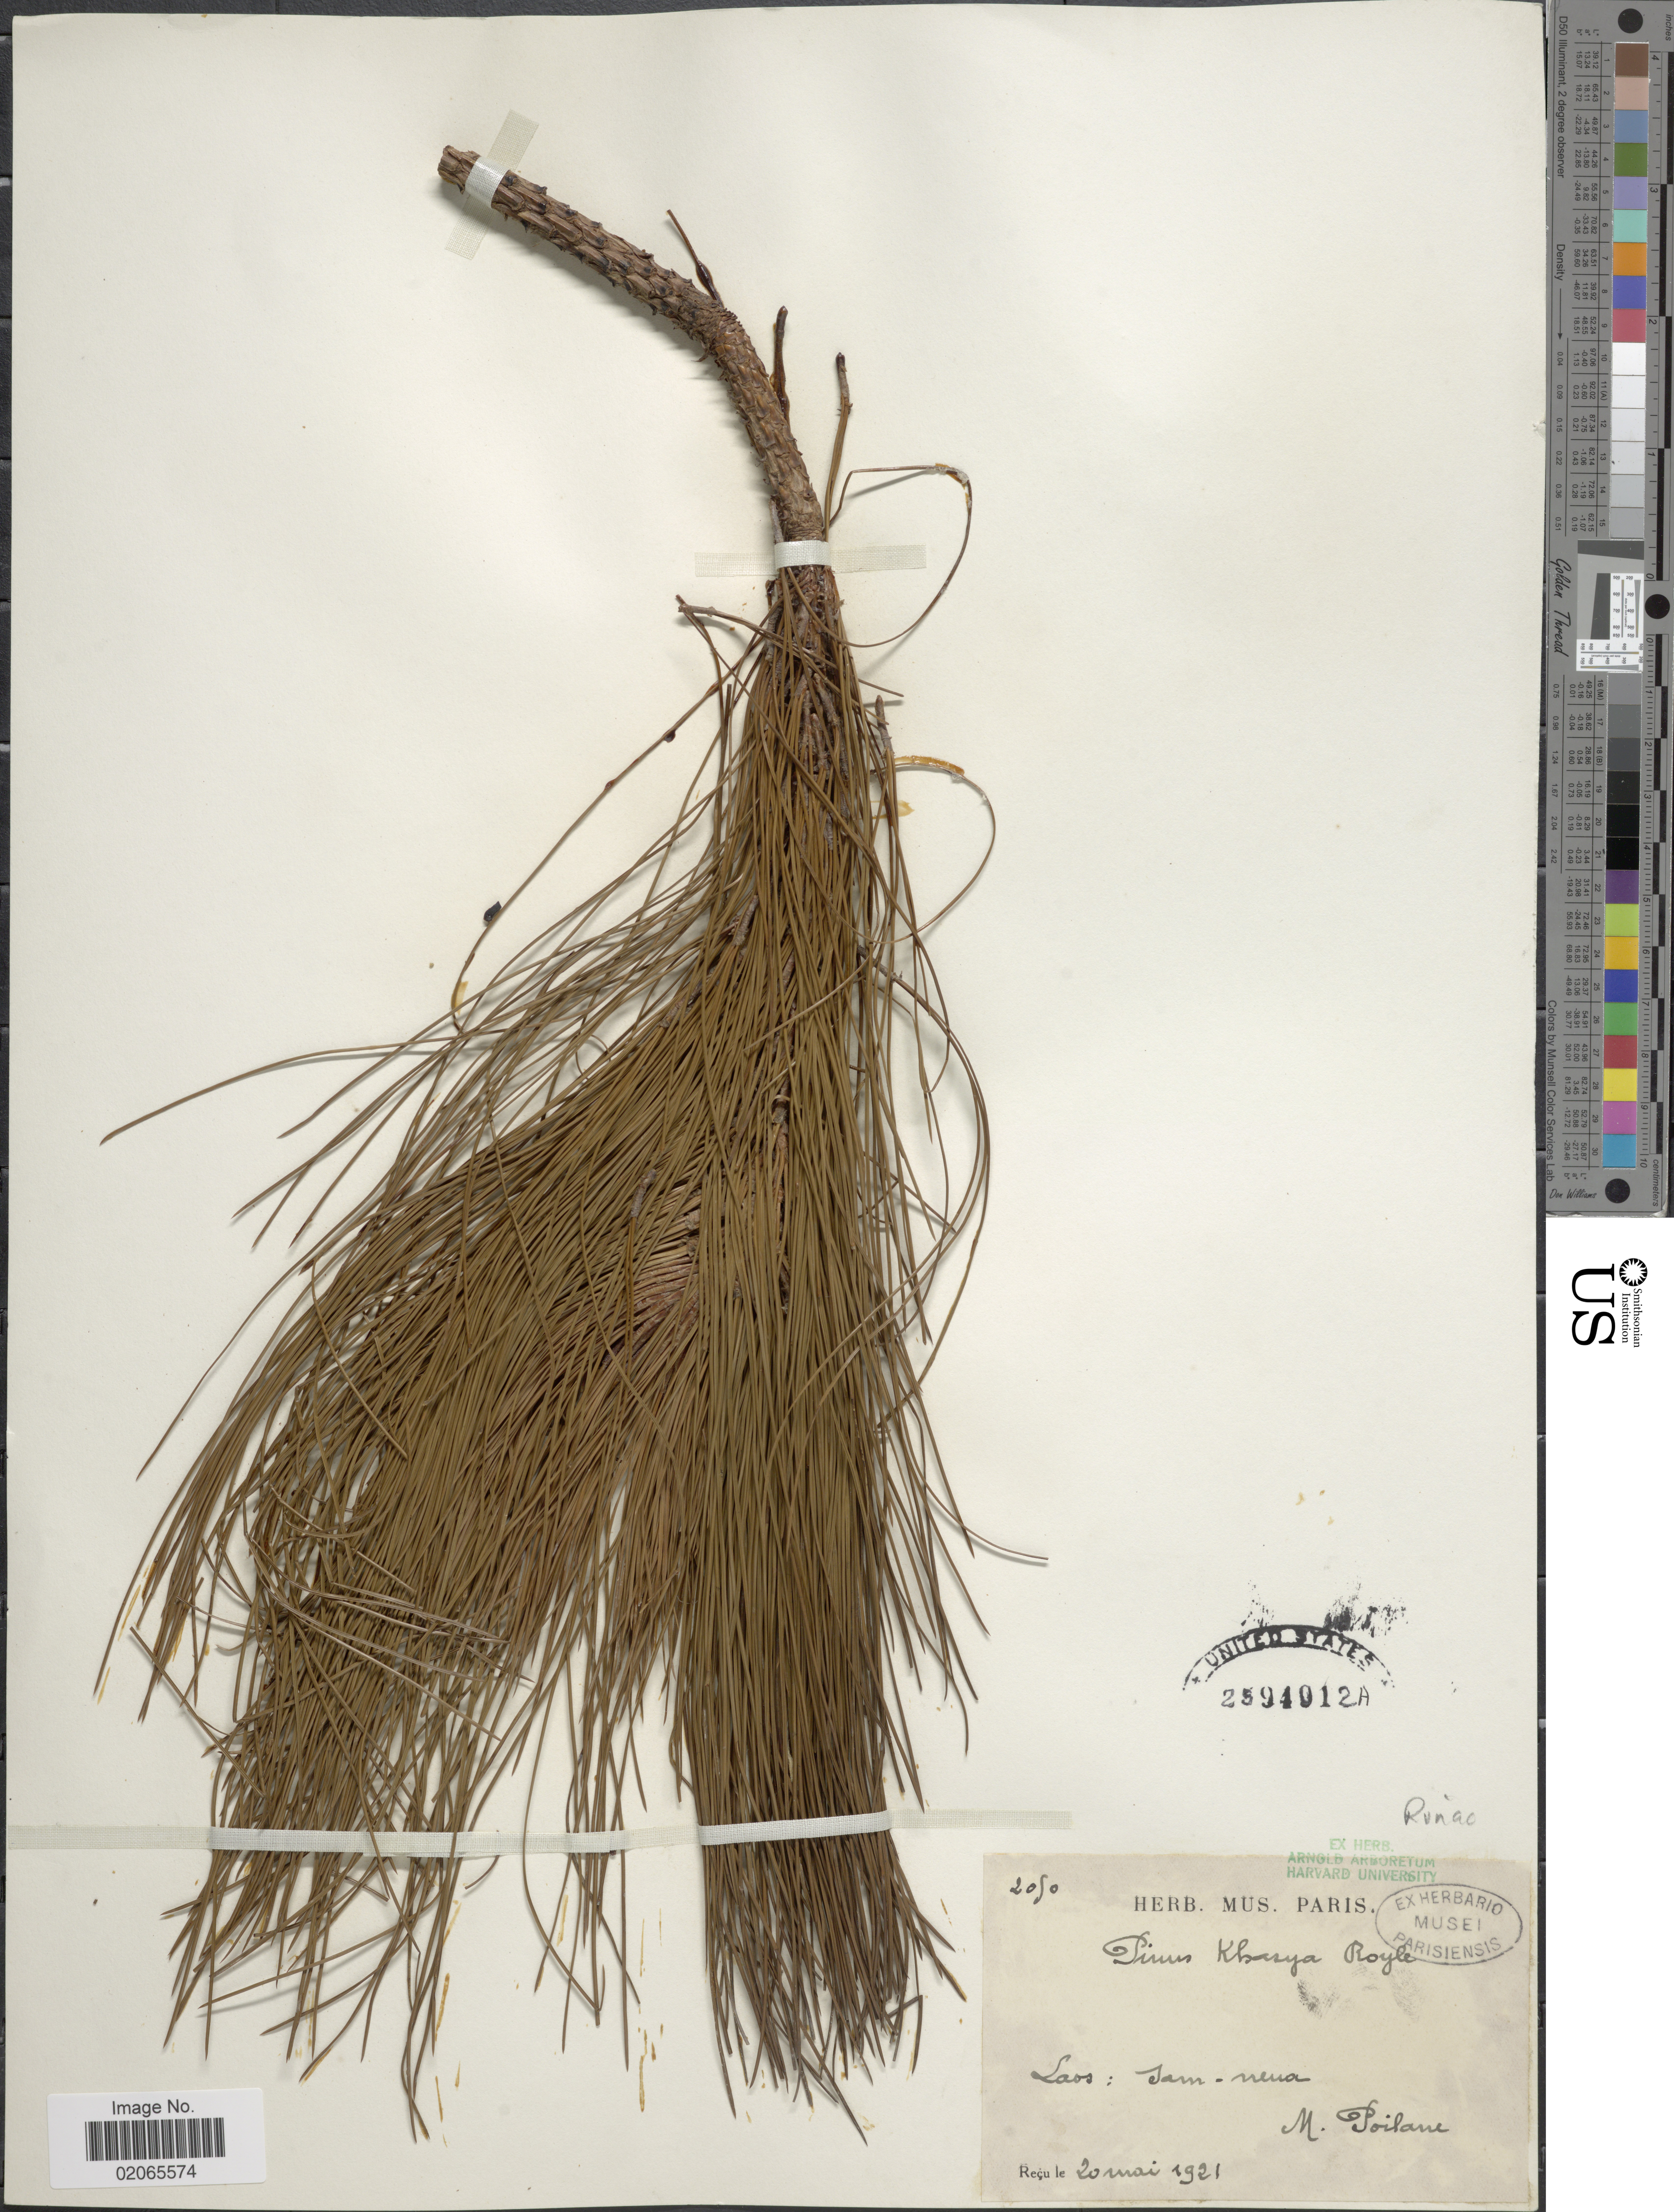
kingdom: Plantae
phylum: Tracheophyta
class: Pinopsida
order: Pinales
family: Pinaceae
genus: Pinus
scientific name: Pinus khasya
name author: Royle ex Hook. f.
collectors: M. Poilane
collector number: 2070*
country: Laos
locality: Sam-Neua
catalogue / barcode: US 2594012A